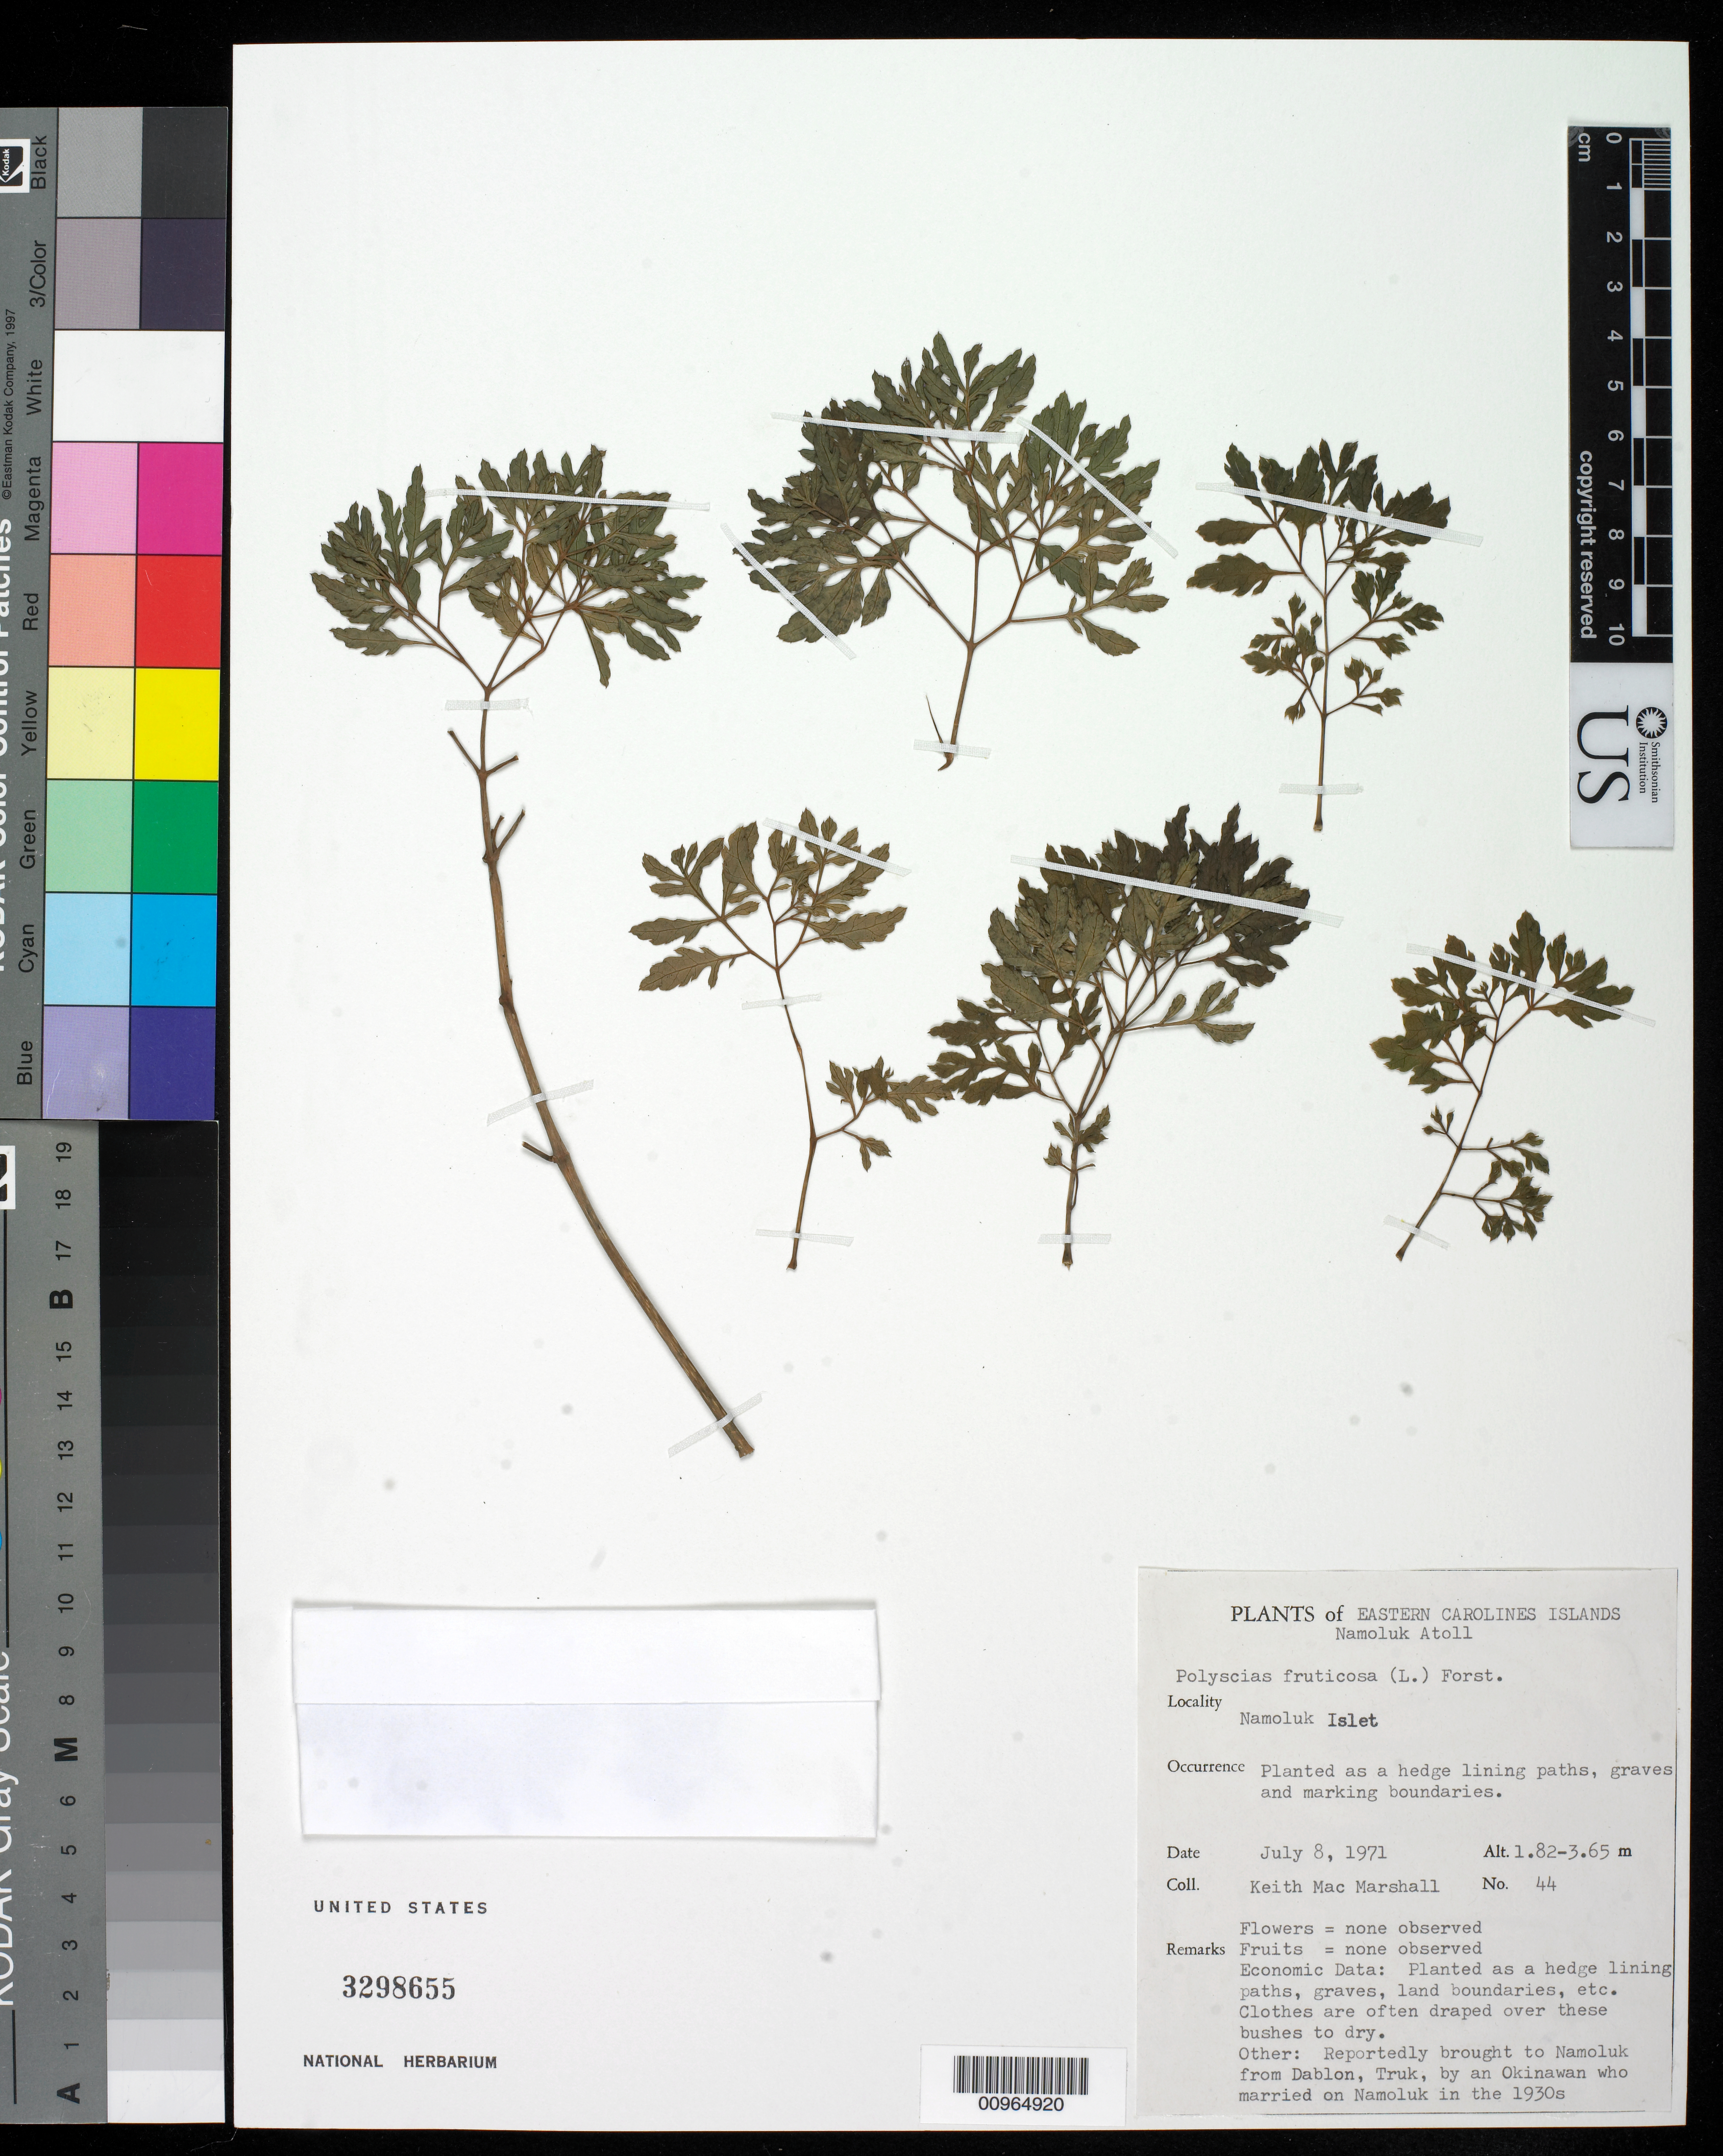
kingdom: Plantae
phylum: Tracheophyta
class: Magnoliopsida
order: Apiales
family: Araliaceae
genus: Polyscias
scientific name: Polyscias fruticosa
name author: (L.) Harms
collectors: K. M. Marshall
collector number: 44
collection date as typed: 08 Jul 1971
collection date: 1971-07-08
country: Micronesia, Federated States of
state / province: Truk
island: Namokuk [Namoluk] Atoll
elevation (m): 1.82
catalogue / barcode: US 3298655